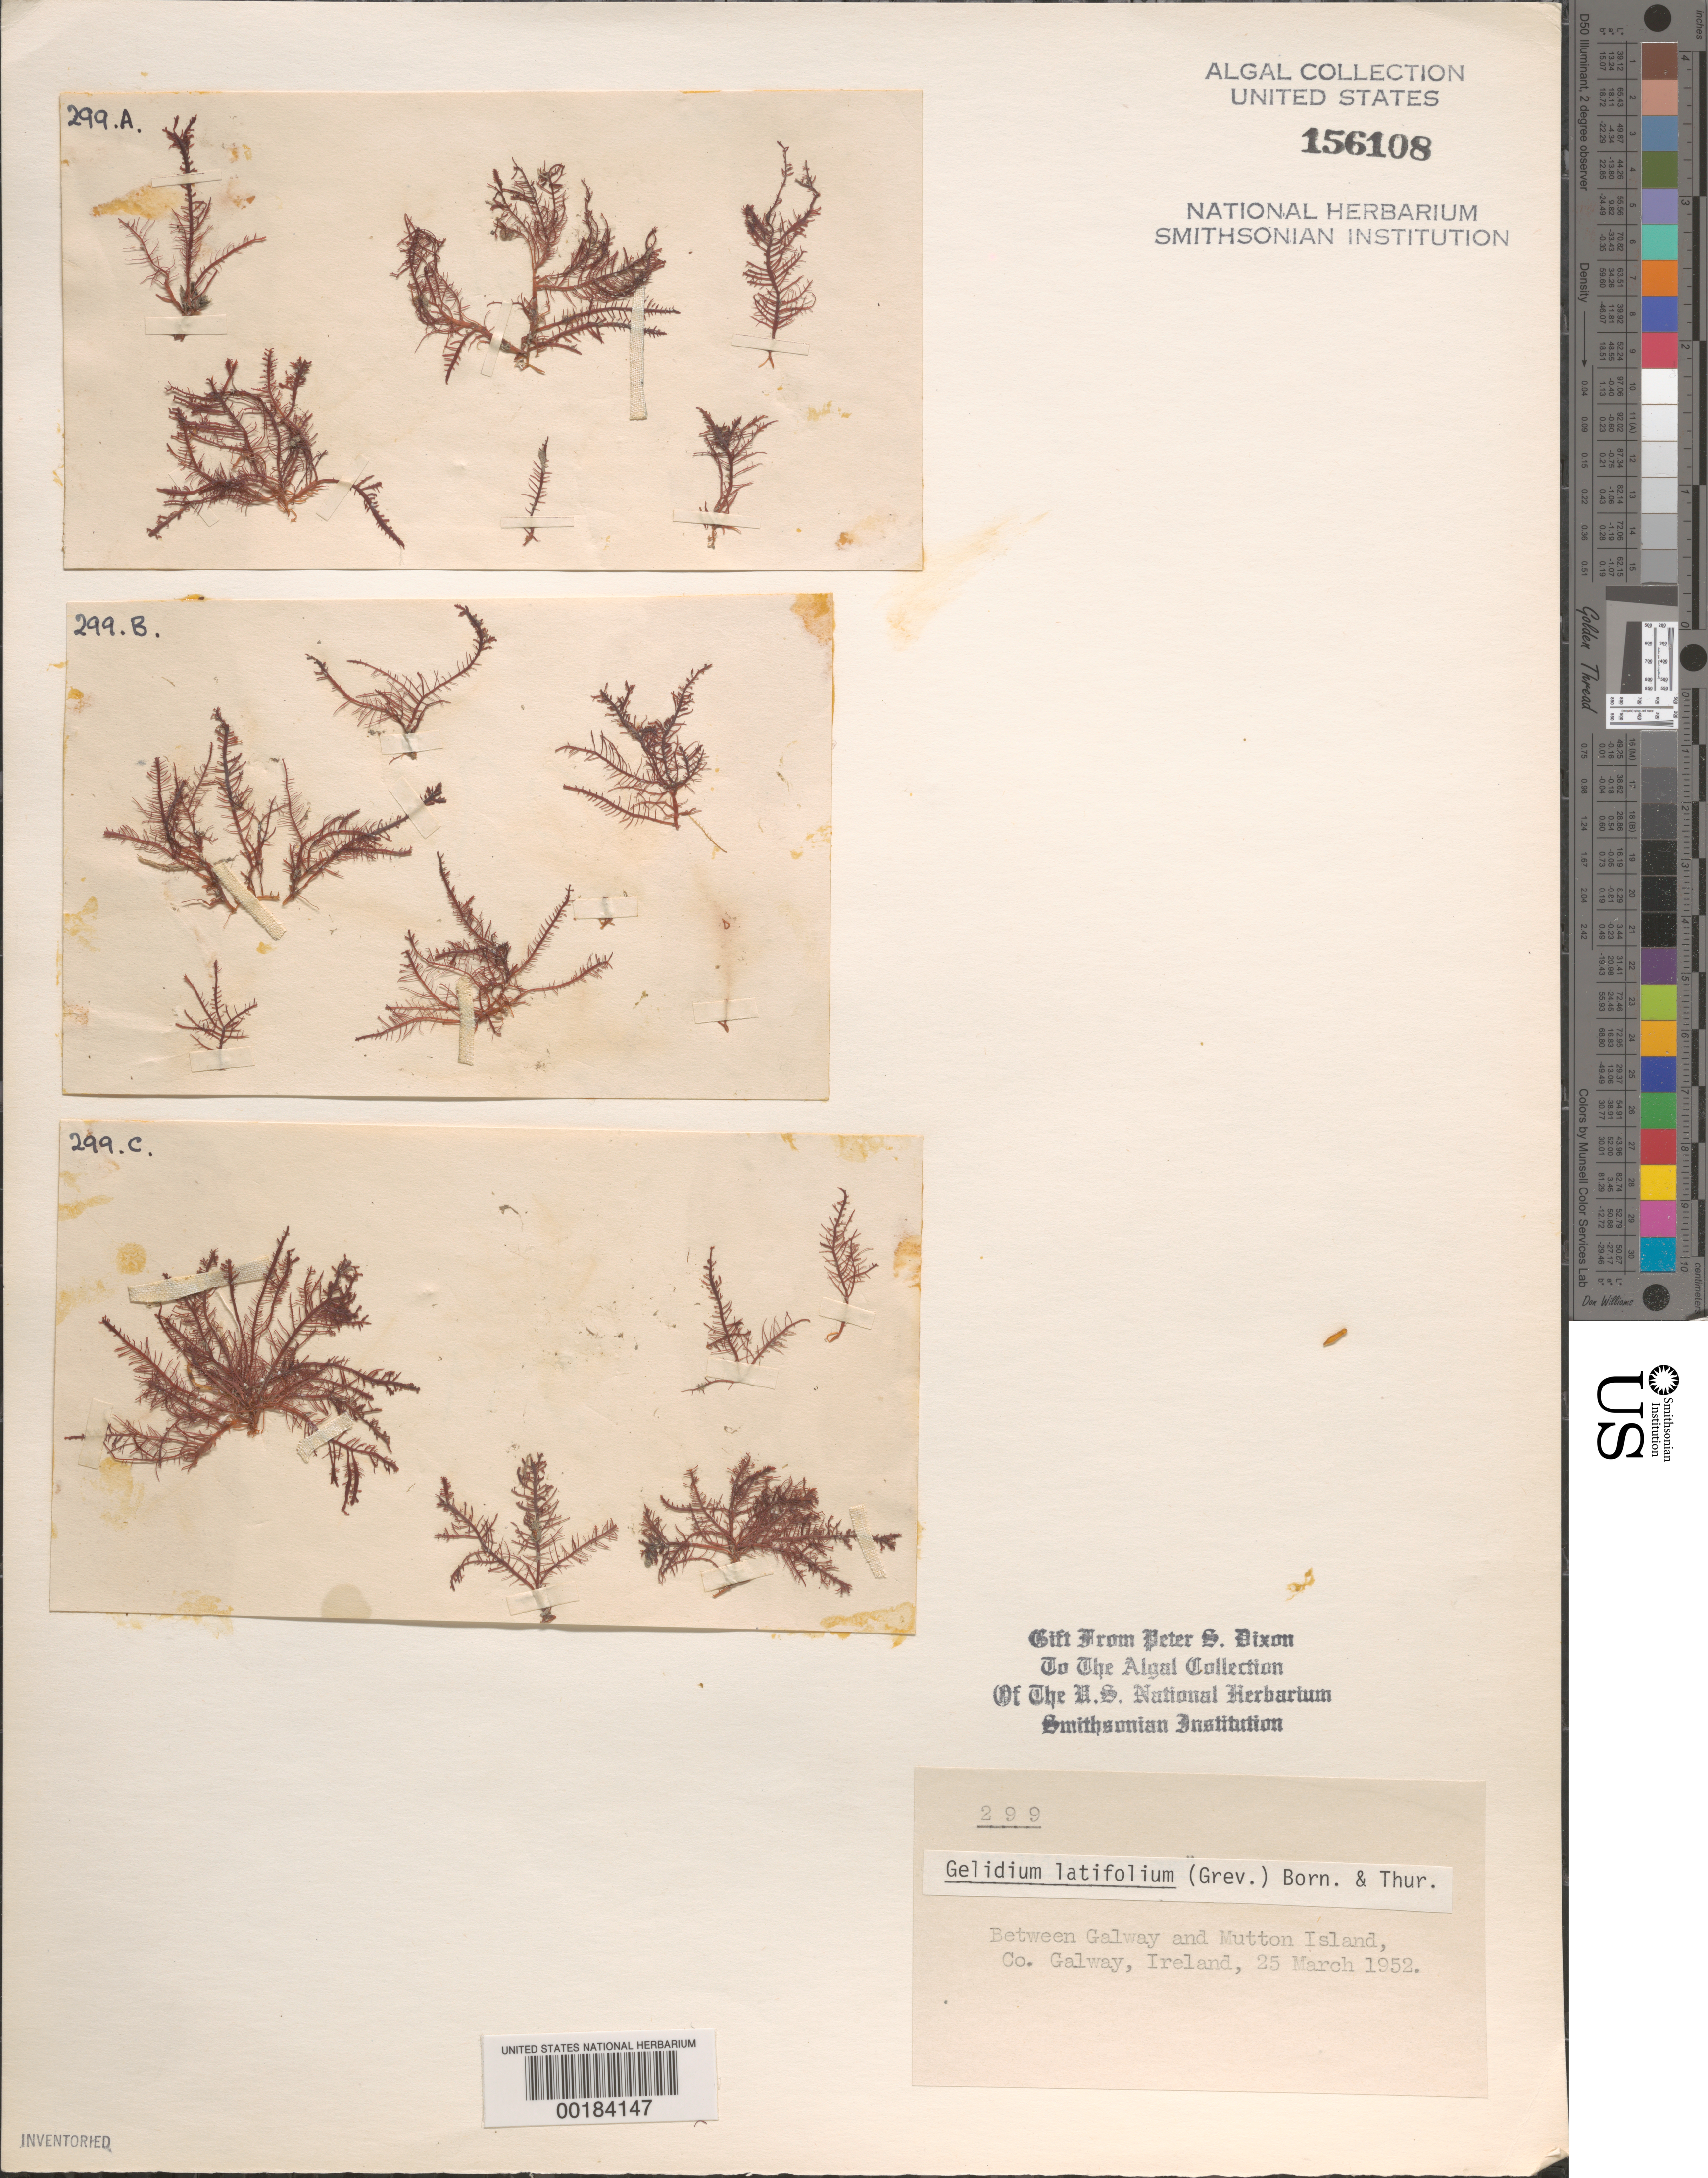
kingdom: Plantae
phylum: Rhodophyta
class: Florideophyceae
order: Gelidiales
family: Gelidiaceae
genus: Gelidium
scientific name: Gelidium spinosum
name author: (S.G. Gmel.) P.C. Silva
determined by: Algae name updating Project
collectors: P. S. Dixon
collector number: PSD 299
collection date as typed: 25 Mar 1952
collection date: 1952-03-25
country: Ireland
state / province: Connaught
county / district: Galway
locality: Between Galway and Mutton Island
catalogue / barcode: US 156108